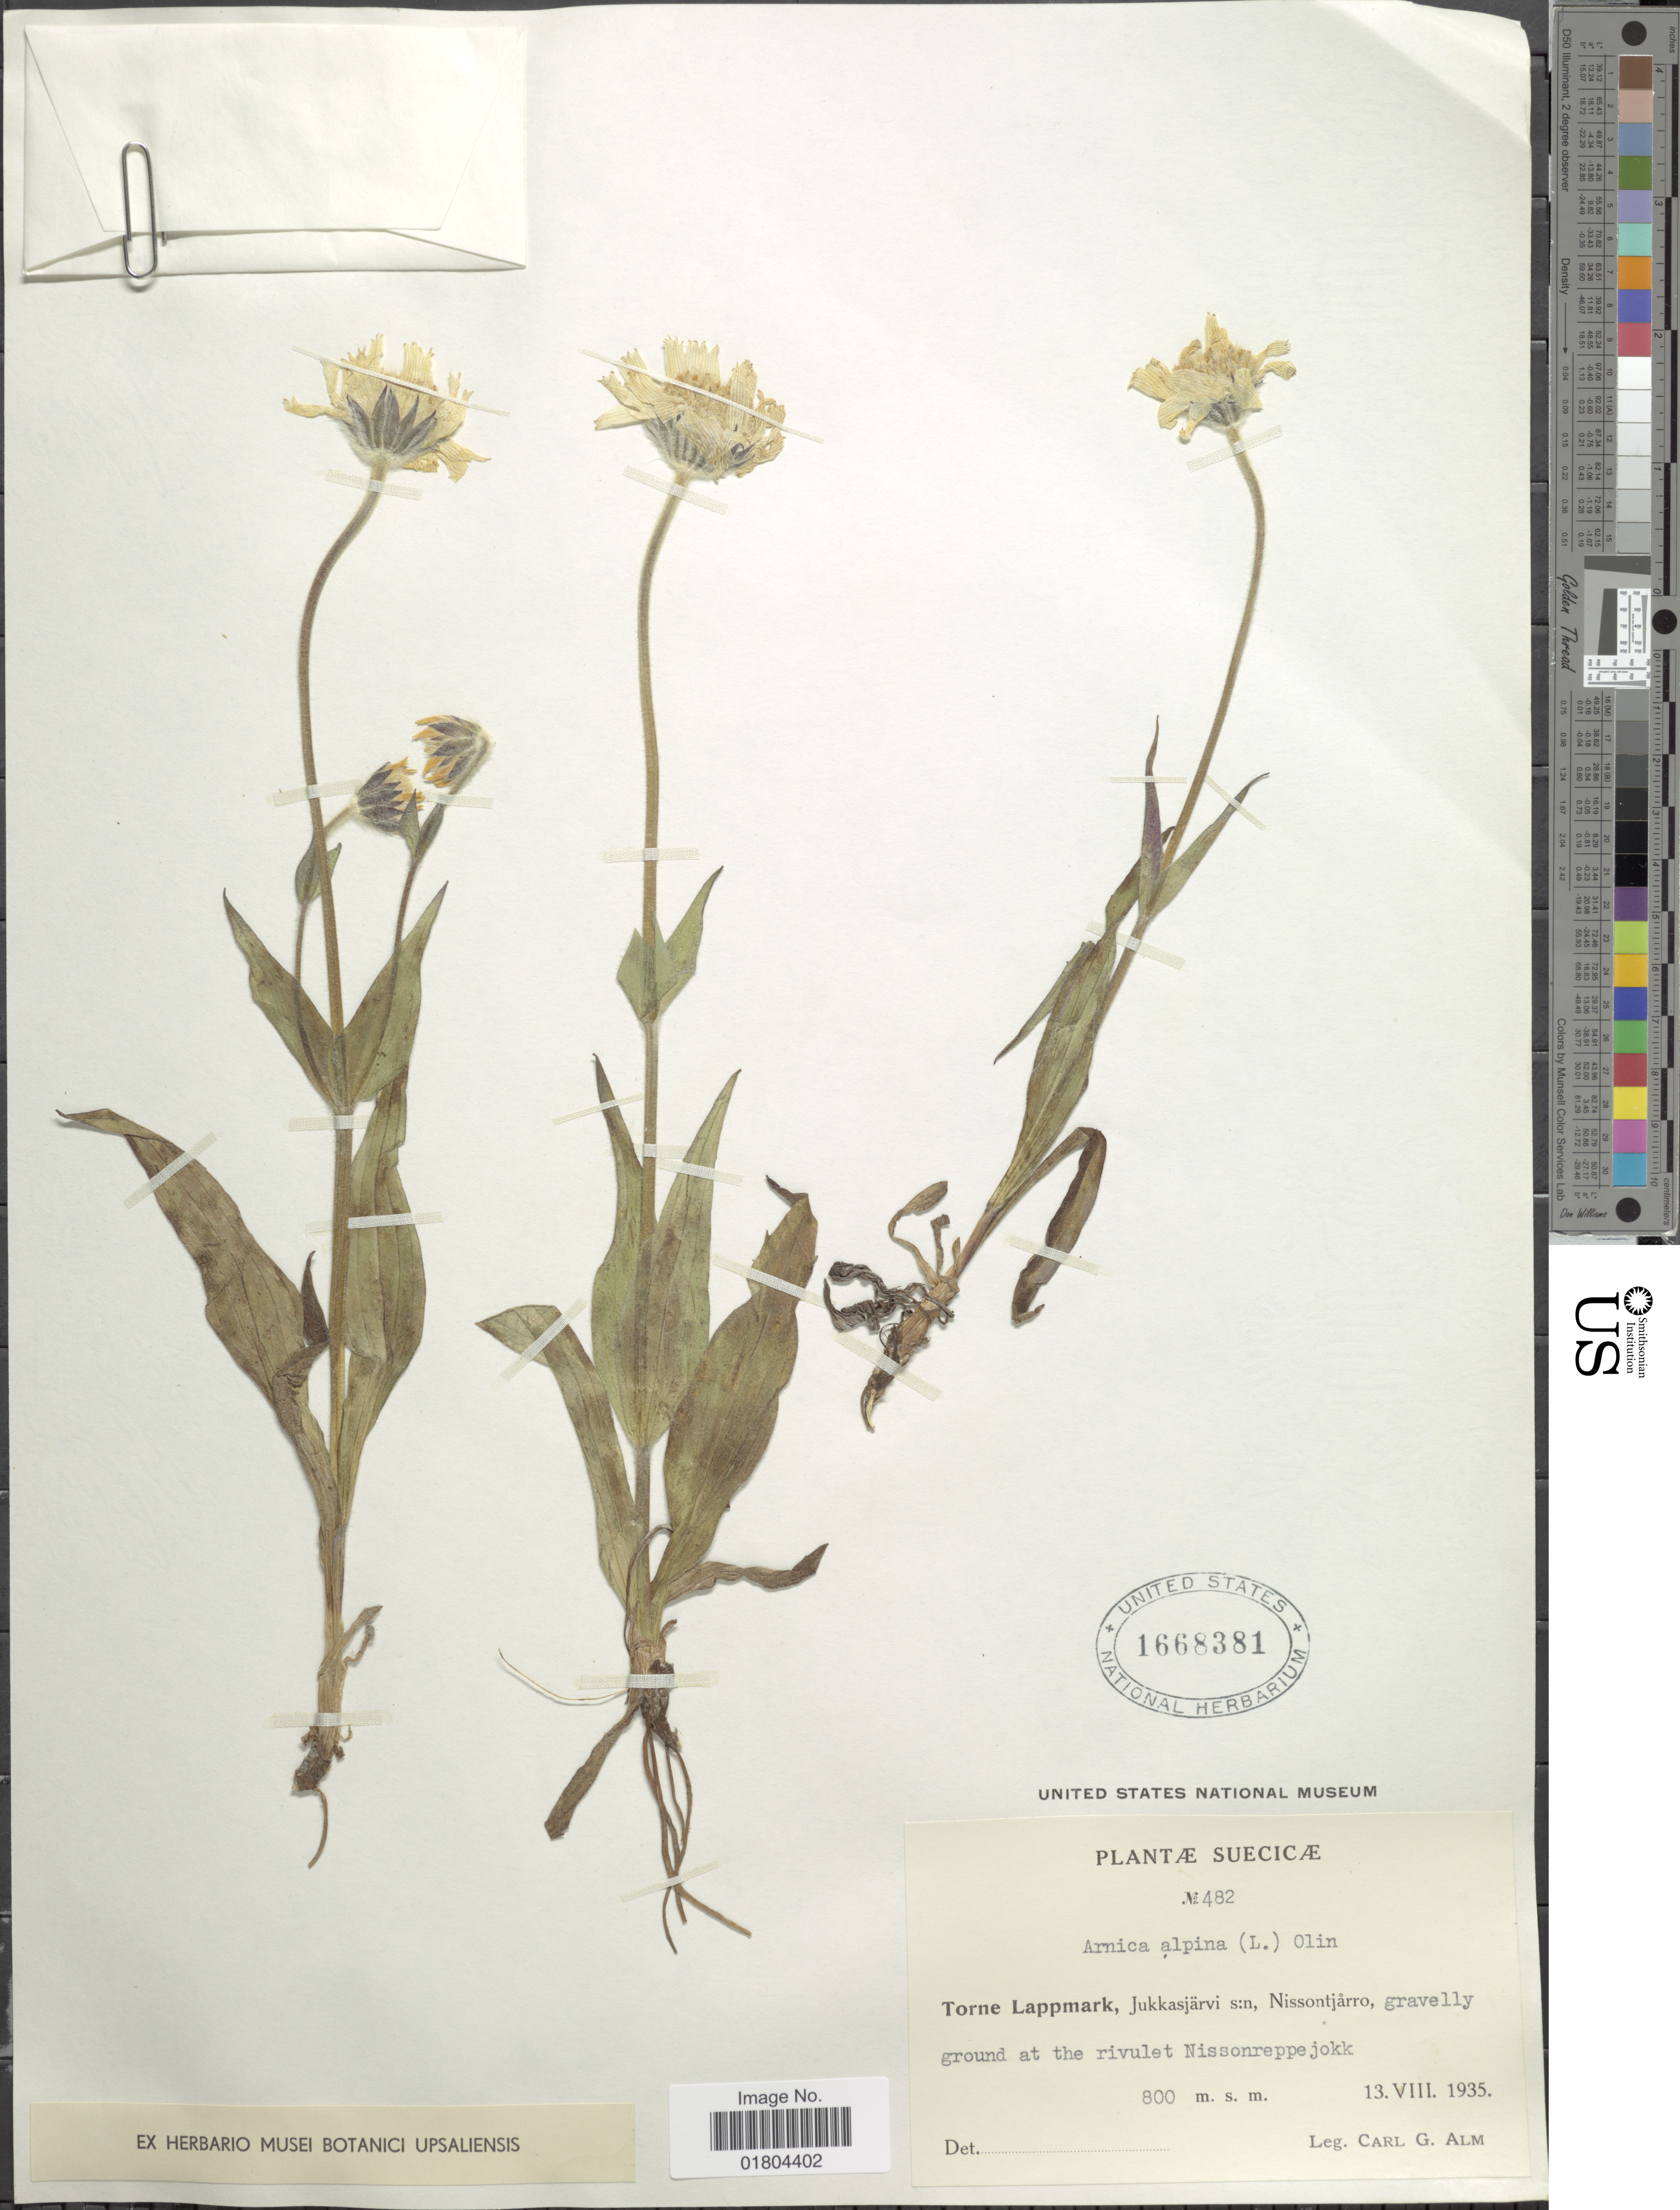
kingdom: Plantae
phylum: Tracheophyta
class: Magnoliopsida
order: Asterales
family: Asteraceae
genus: Arnica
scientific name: Arnica alpina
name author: Willd. ex Steud.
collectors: C. G. Alm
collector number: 482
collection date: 1935-08-13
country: Sweden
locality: Torne Lappmark, JukkasjärviS: n, Nissonthårro, gravelly ground at the rivulet Nissonreppejokk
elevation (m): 800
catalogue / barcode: US 1668381